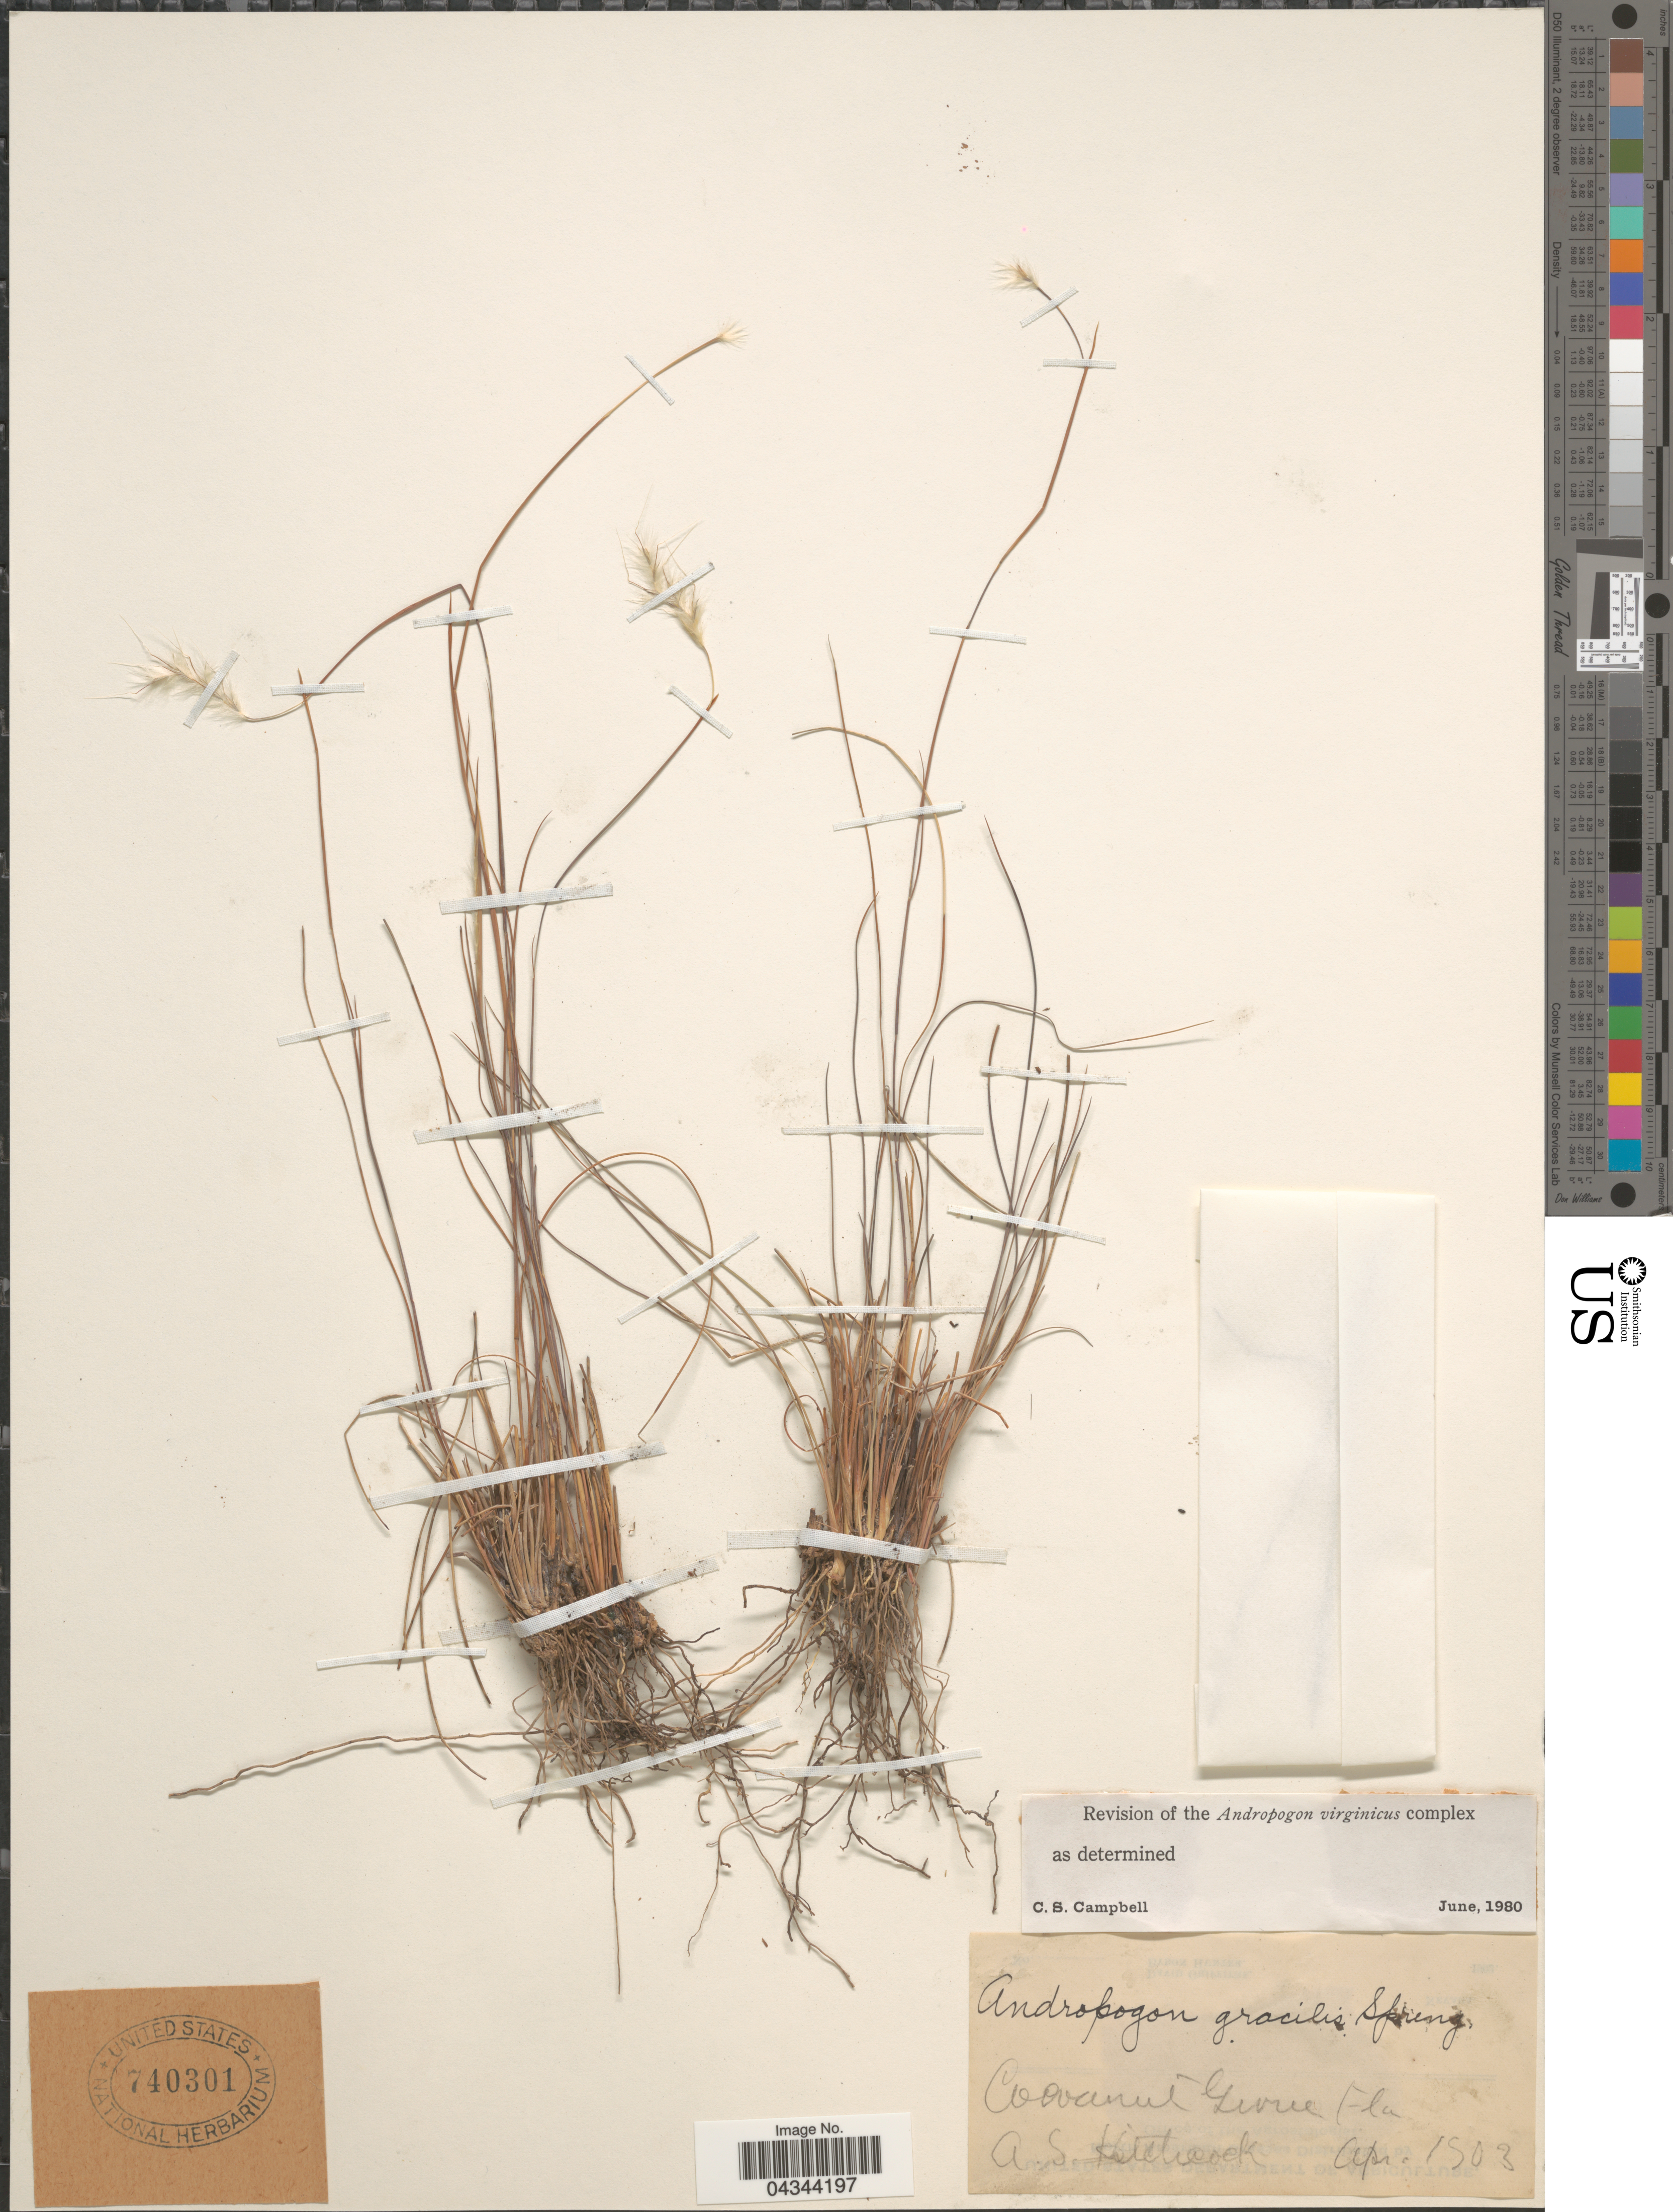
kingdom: Plantae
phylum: Tracheophyta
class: Liliopsida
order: Poales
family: Poaceae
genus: Andropogon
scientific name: Andropogon virginicus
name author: L.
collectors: A. S. Hitchcock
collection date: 1903-04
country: United States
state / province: Florida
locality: Cocoanut Grove.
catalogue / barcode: US 740301